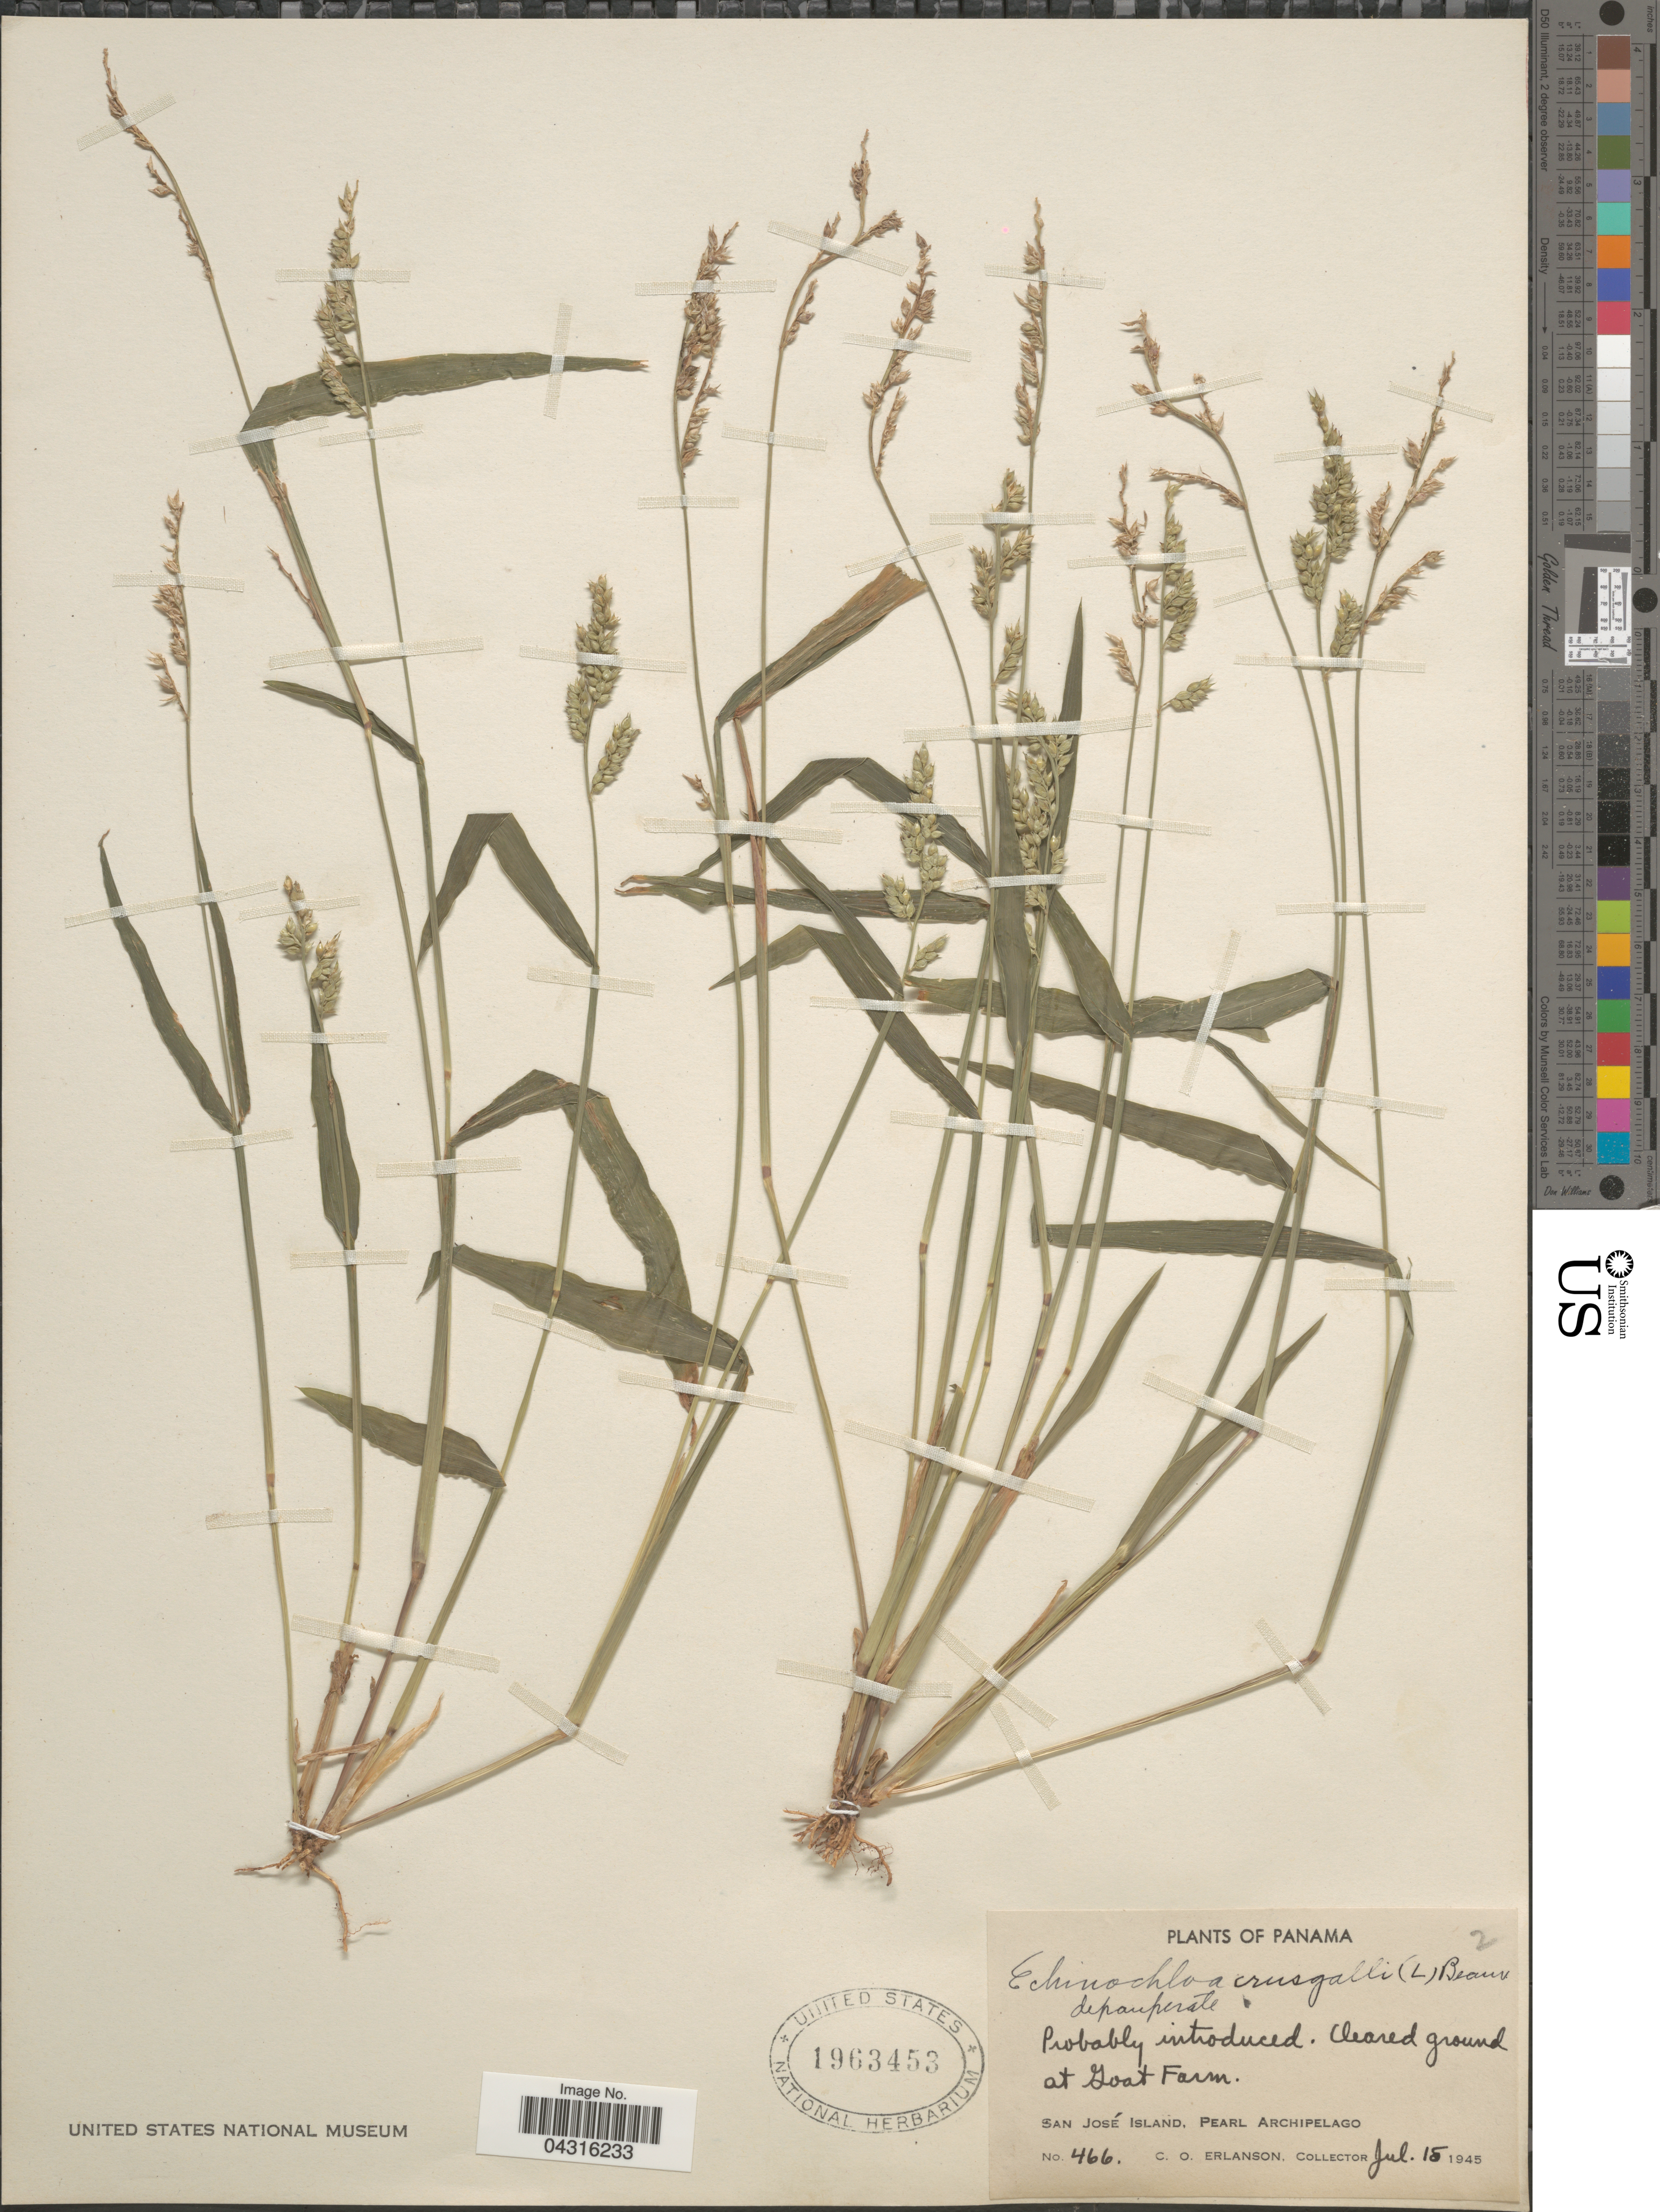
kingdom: Plantae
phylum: Tracheophyta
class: Liliopsida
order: Poales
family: Poaceae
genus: Echinochloa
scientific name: Echinochloa crus-galli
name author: (L.) P. Beauv.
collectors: C. O. Erlanson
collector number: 466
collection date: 1945-07-15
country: Panama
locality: At Goat Farm. San José Island, Pearl Archipelago.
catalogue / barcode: US 1963453